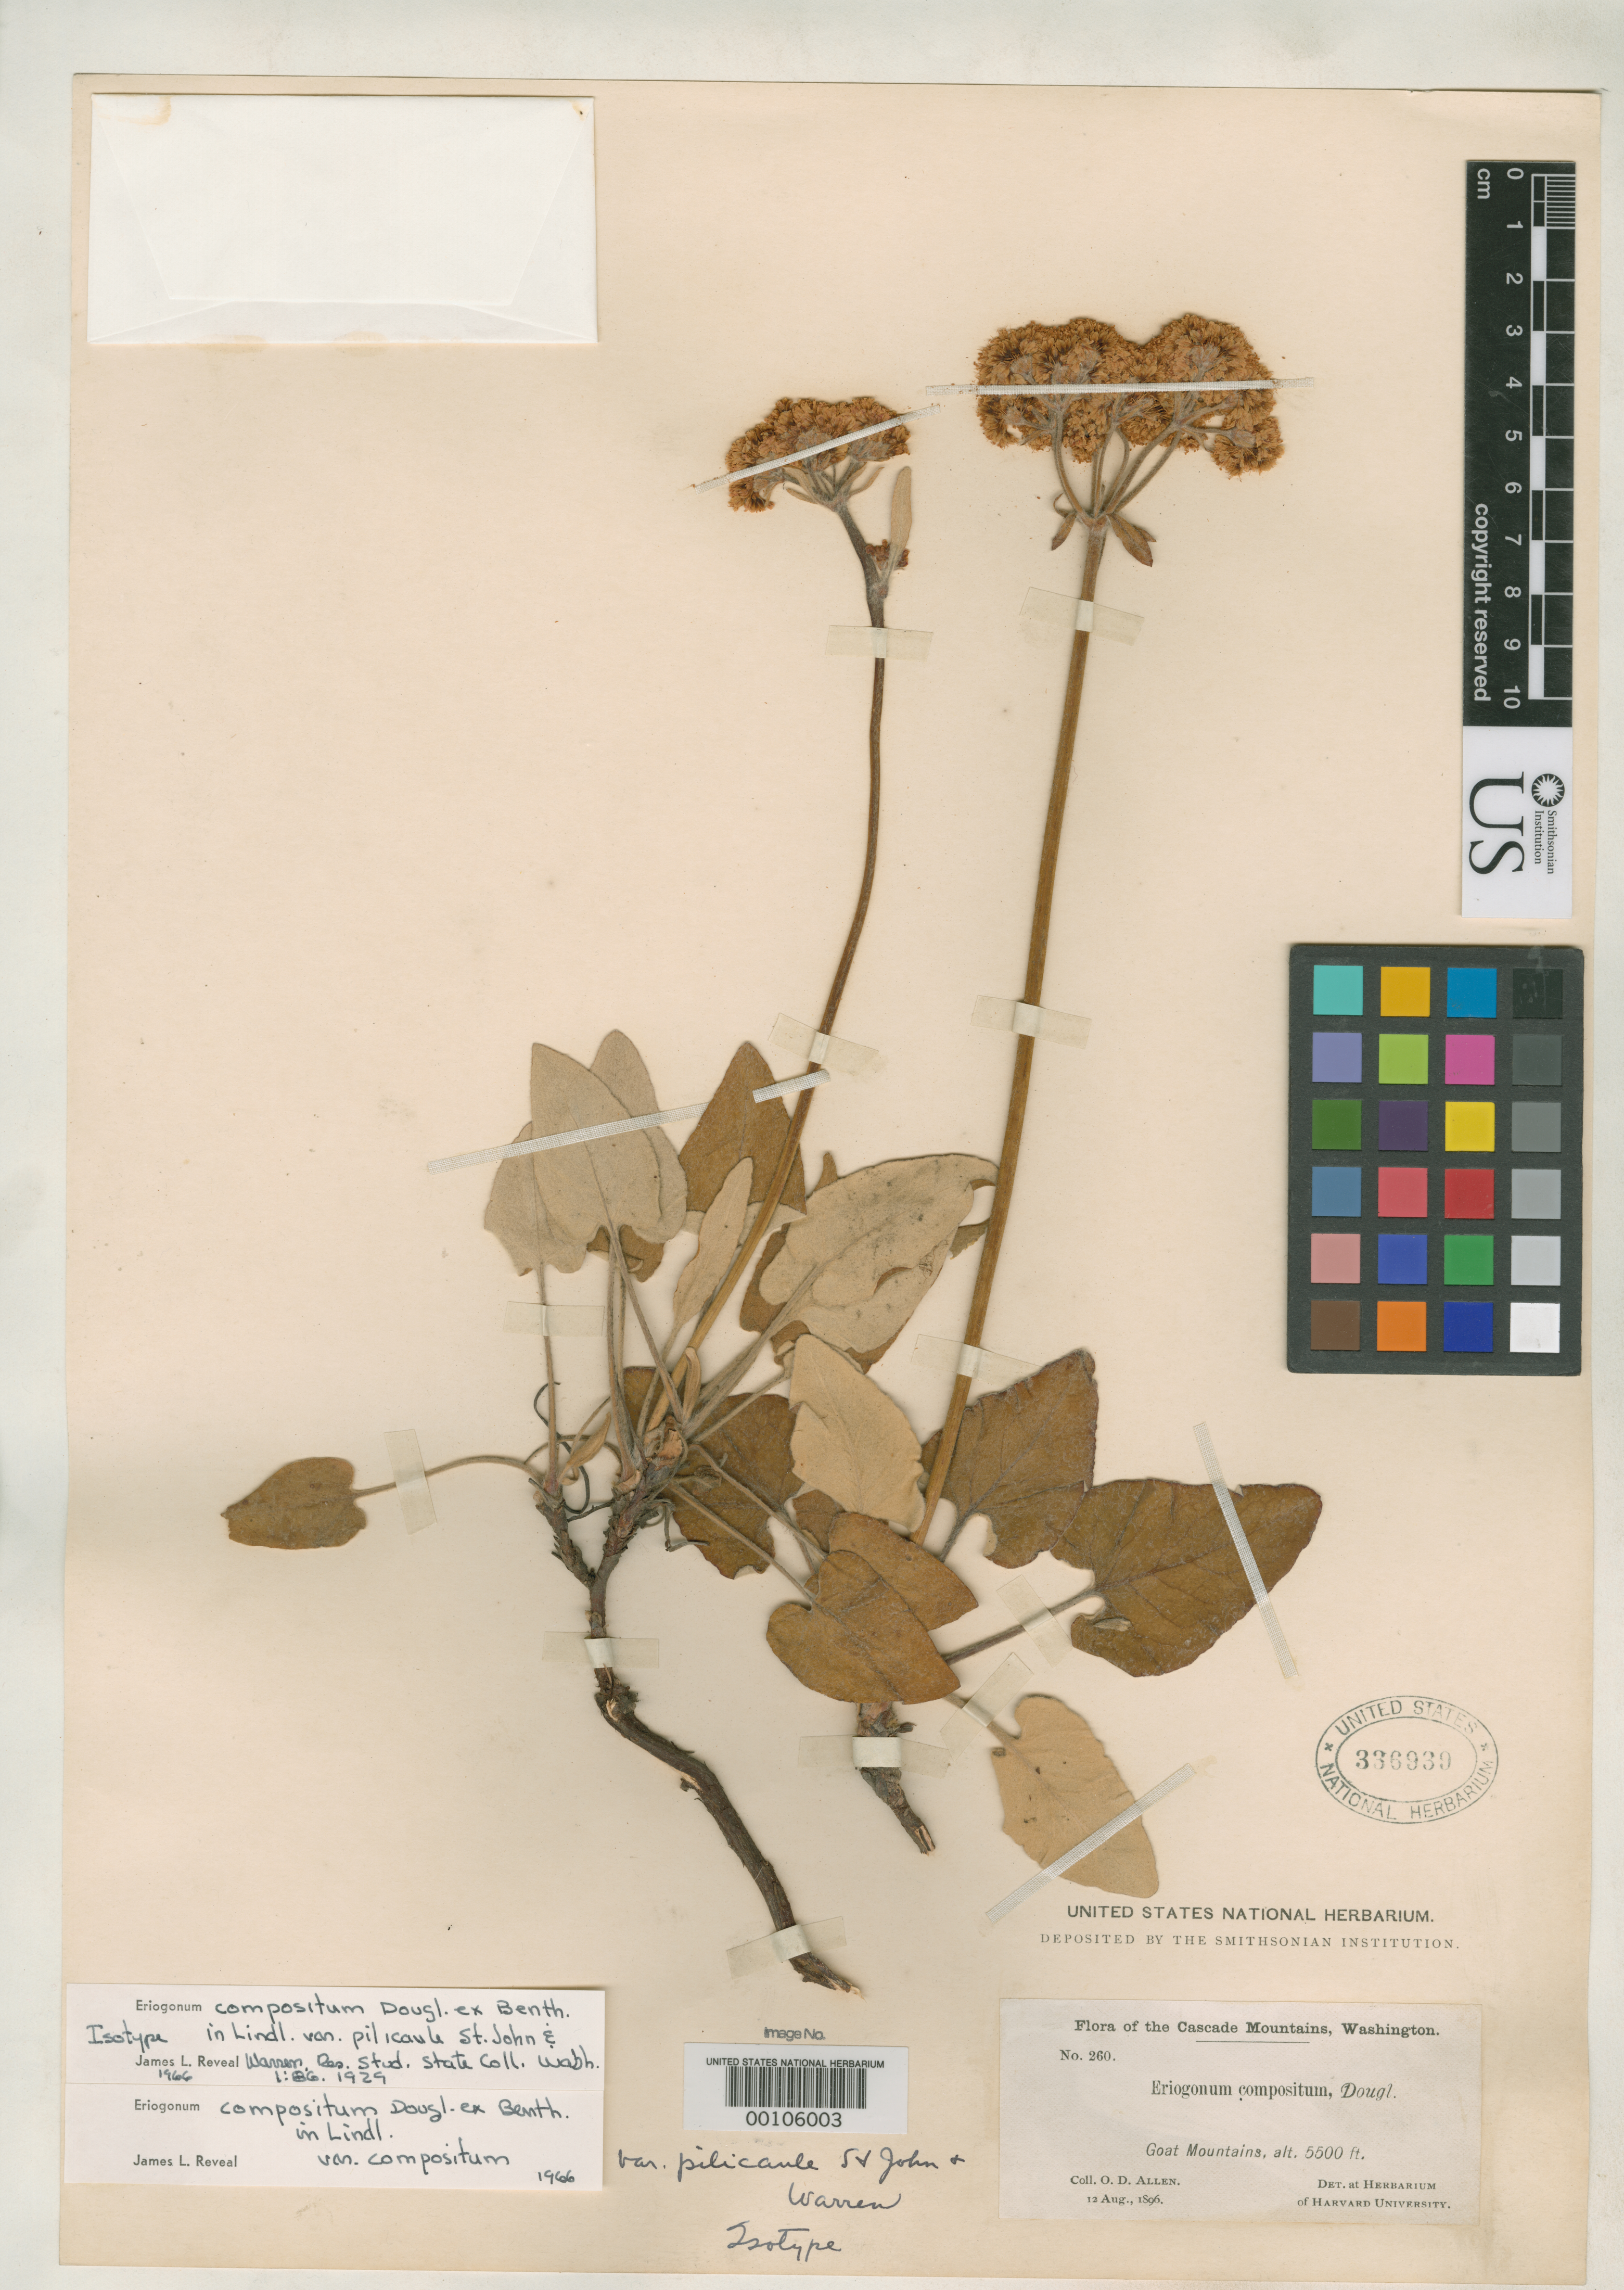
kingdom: Plantae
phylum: Tracheophyta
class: Magnoliopsida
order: Caryophyllales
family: Polygonaceae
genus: Eriogonum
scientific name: Eriogonum compositum var. pilicaule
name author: H. St. John & F.A. Warren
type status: Isotype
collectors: O. D. Allen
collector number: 260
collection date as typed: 12 Aug 1892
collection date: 1892-08-12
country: United States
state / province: Washington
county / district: Pierce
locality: Goat Mountain.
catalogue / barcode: US 336939